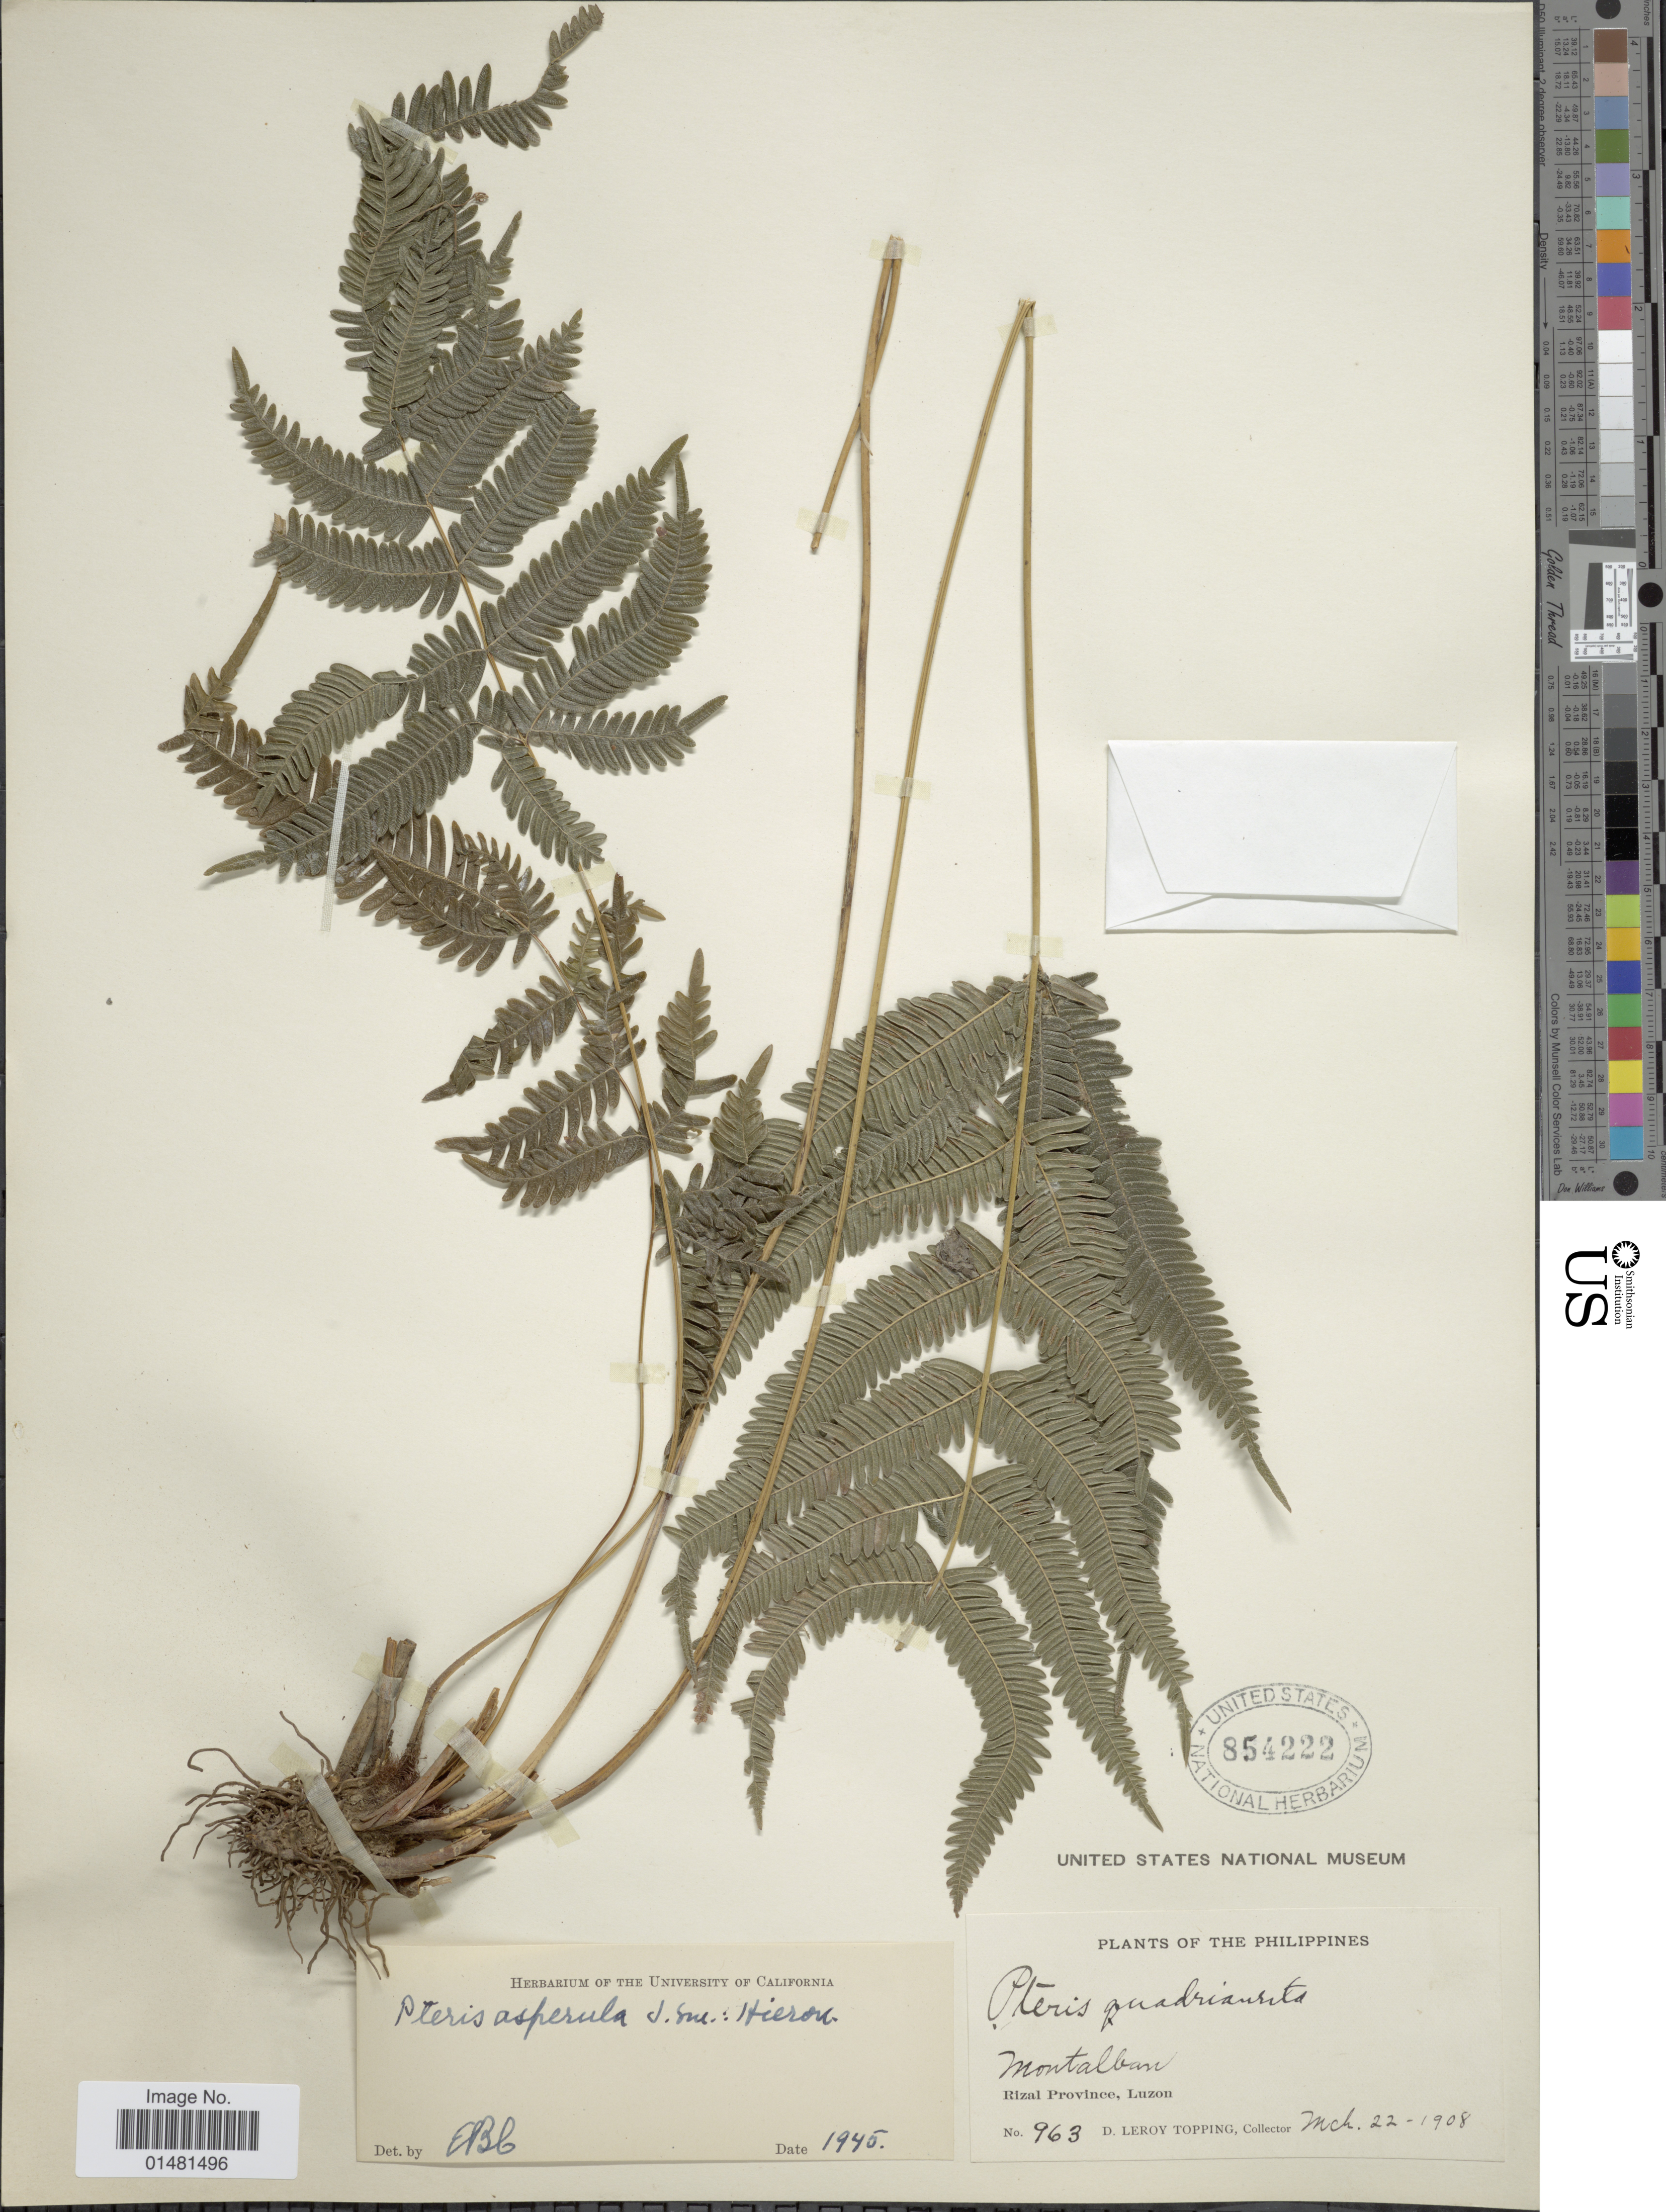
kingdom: Plantae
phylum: Tracheophyta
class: Polypodiopsida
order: Polypodiales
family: Pteridaceae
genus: Pteris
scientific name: Pteris asperula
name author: J. Sm.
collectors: D. L. Topping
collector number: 963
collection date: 1908-03-22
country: Philippines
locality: Montalban, Rizal Province, Luzon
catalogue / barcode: US 854222